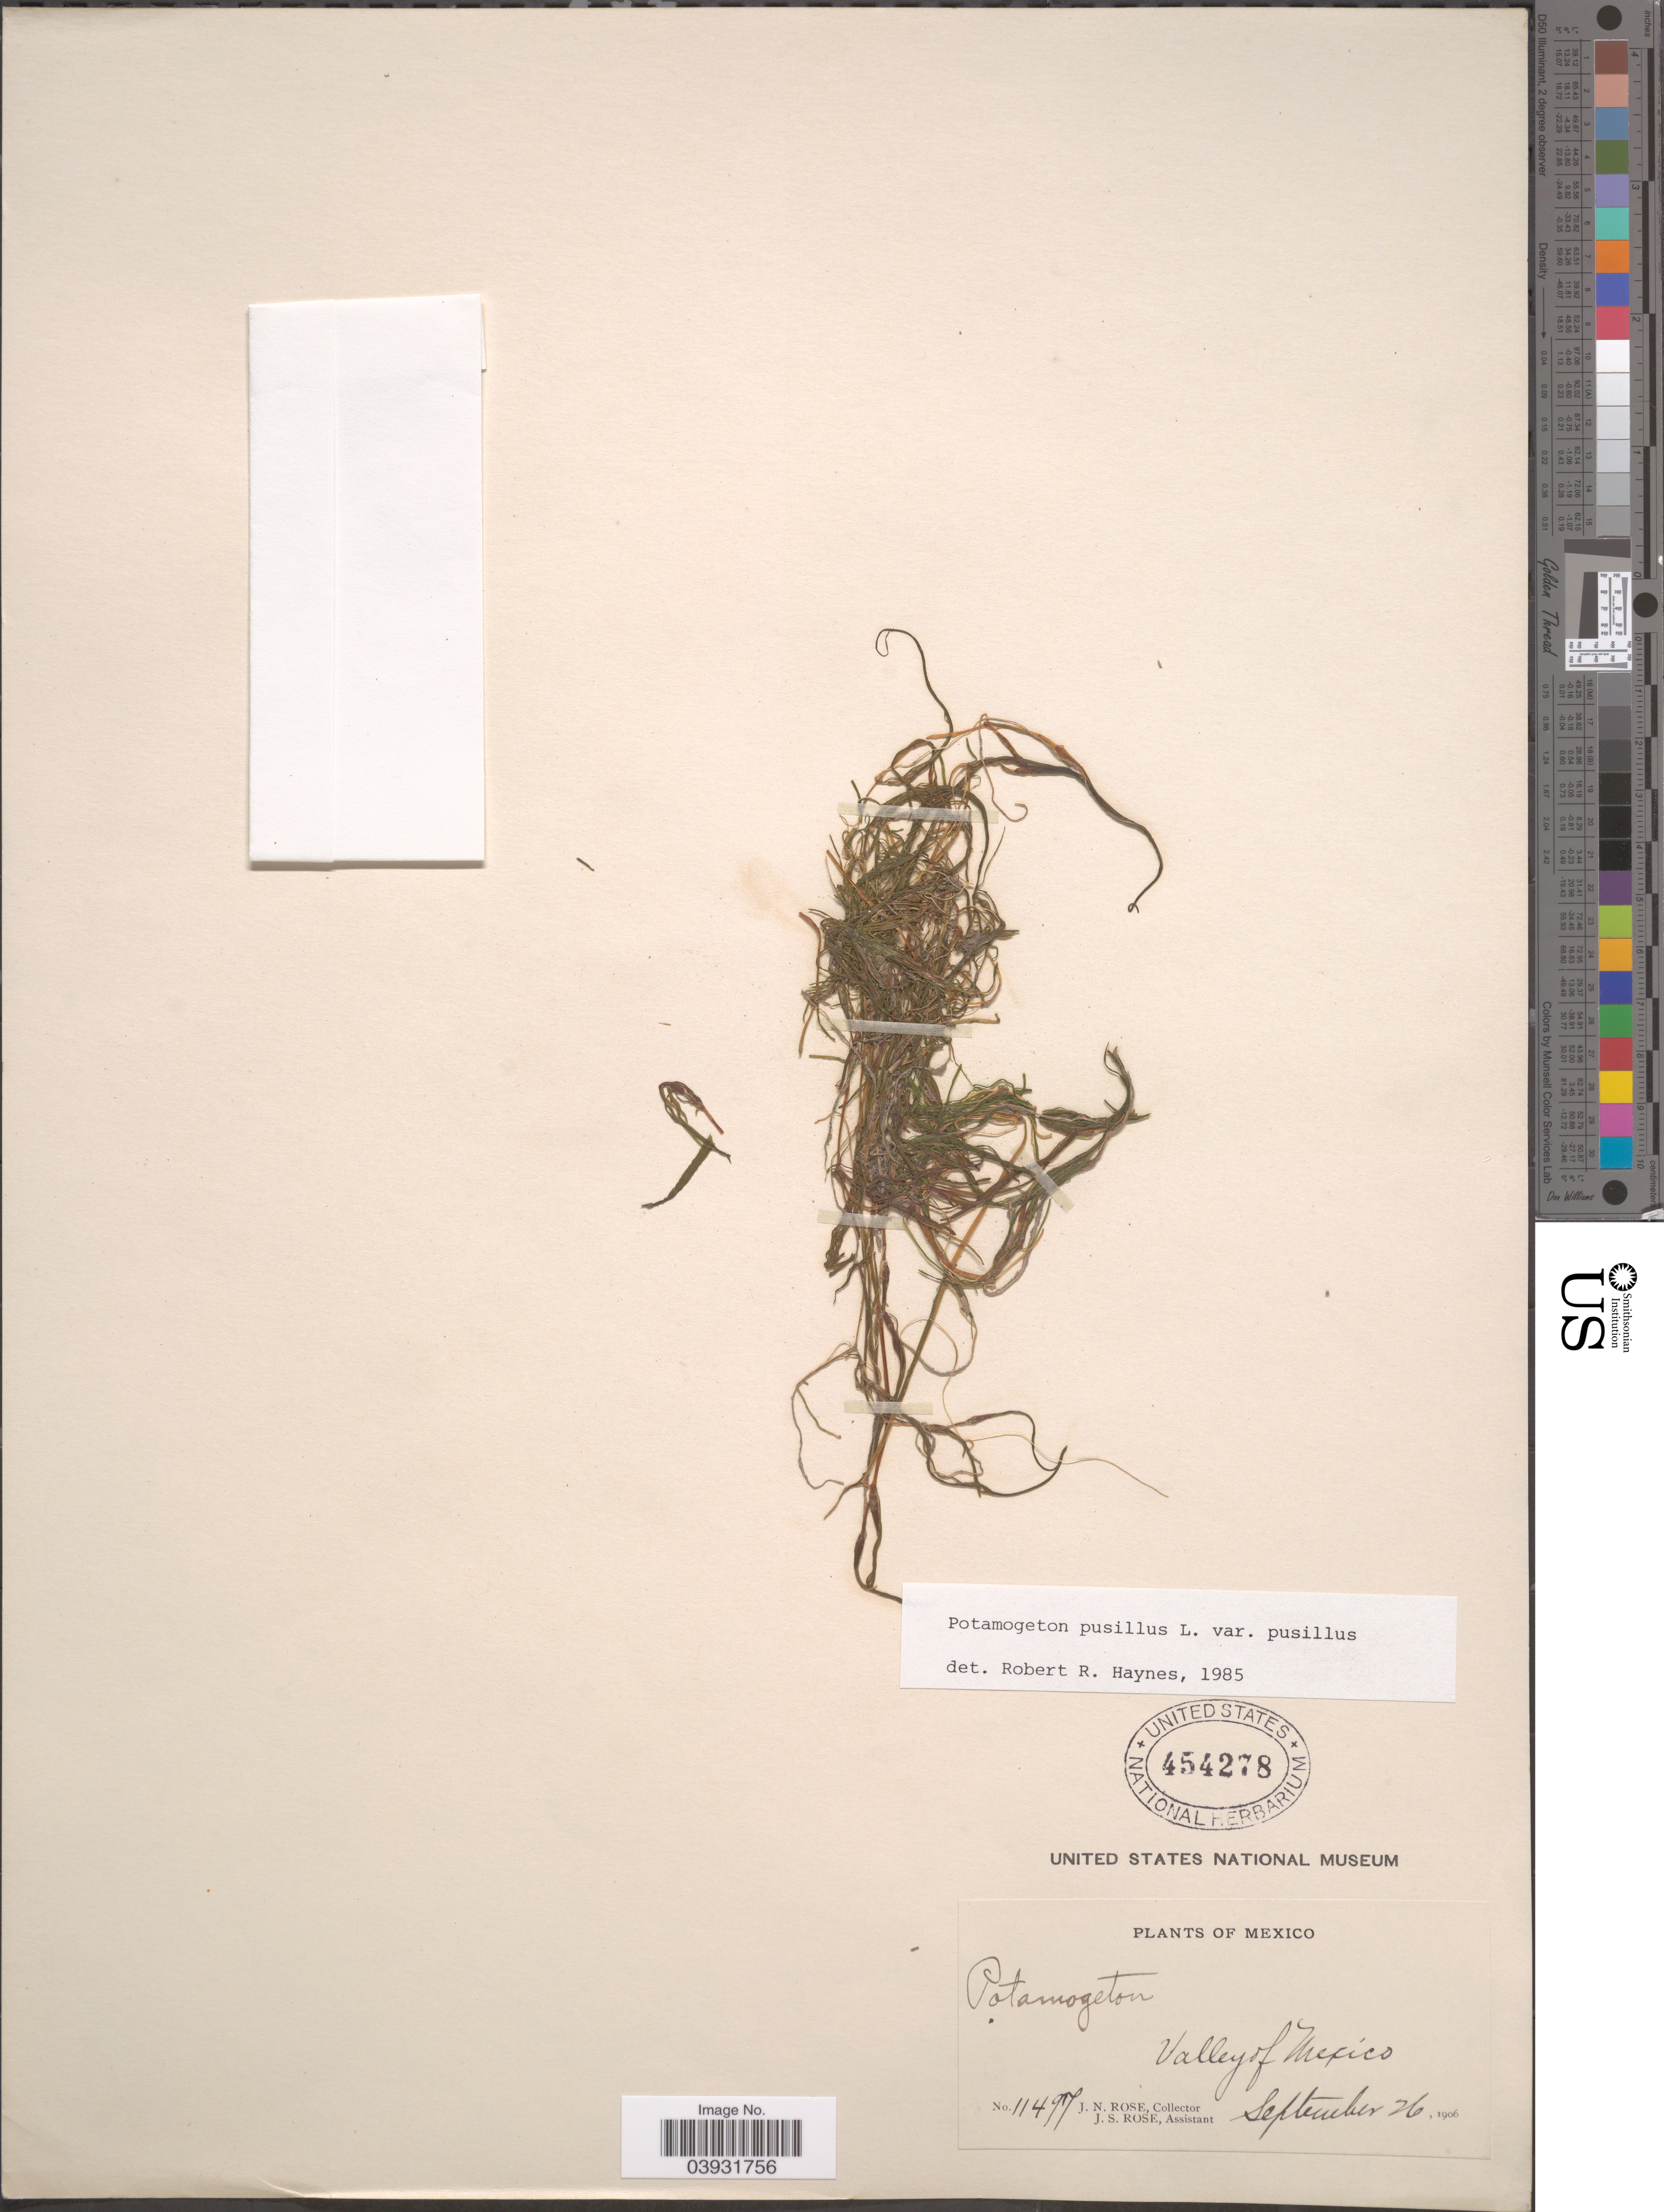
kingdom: Plantae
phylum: Tracheophyta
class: Liliopsida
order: Alismatales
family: Potamogetonaceae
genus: Potamogeton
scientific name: Potamogeton pusillus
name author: L.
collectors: J. N. Rose & J. S. Rose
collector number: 11497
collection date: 1906-09-26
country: Mexico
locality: Valley of Mexico.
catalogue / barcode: US 454278